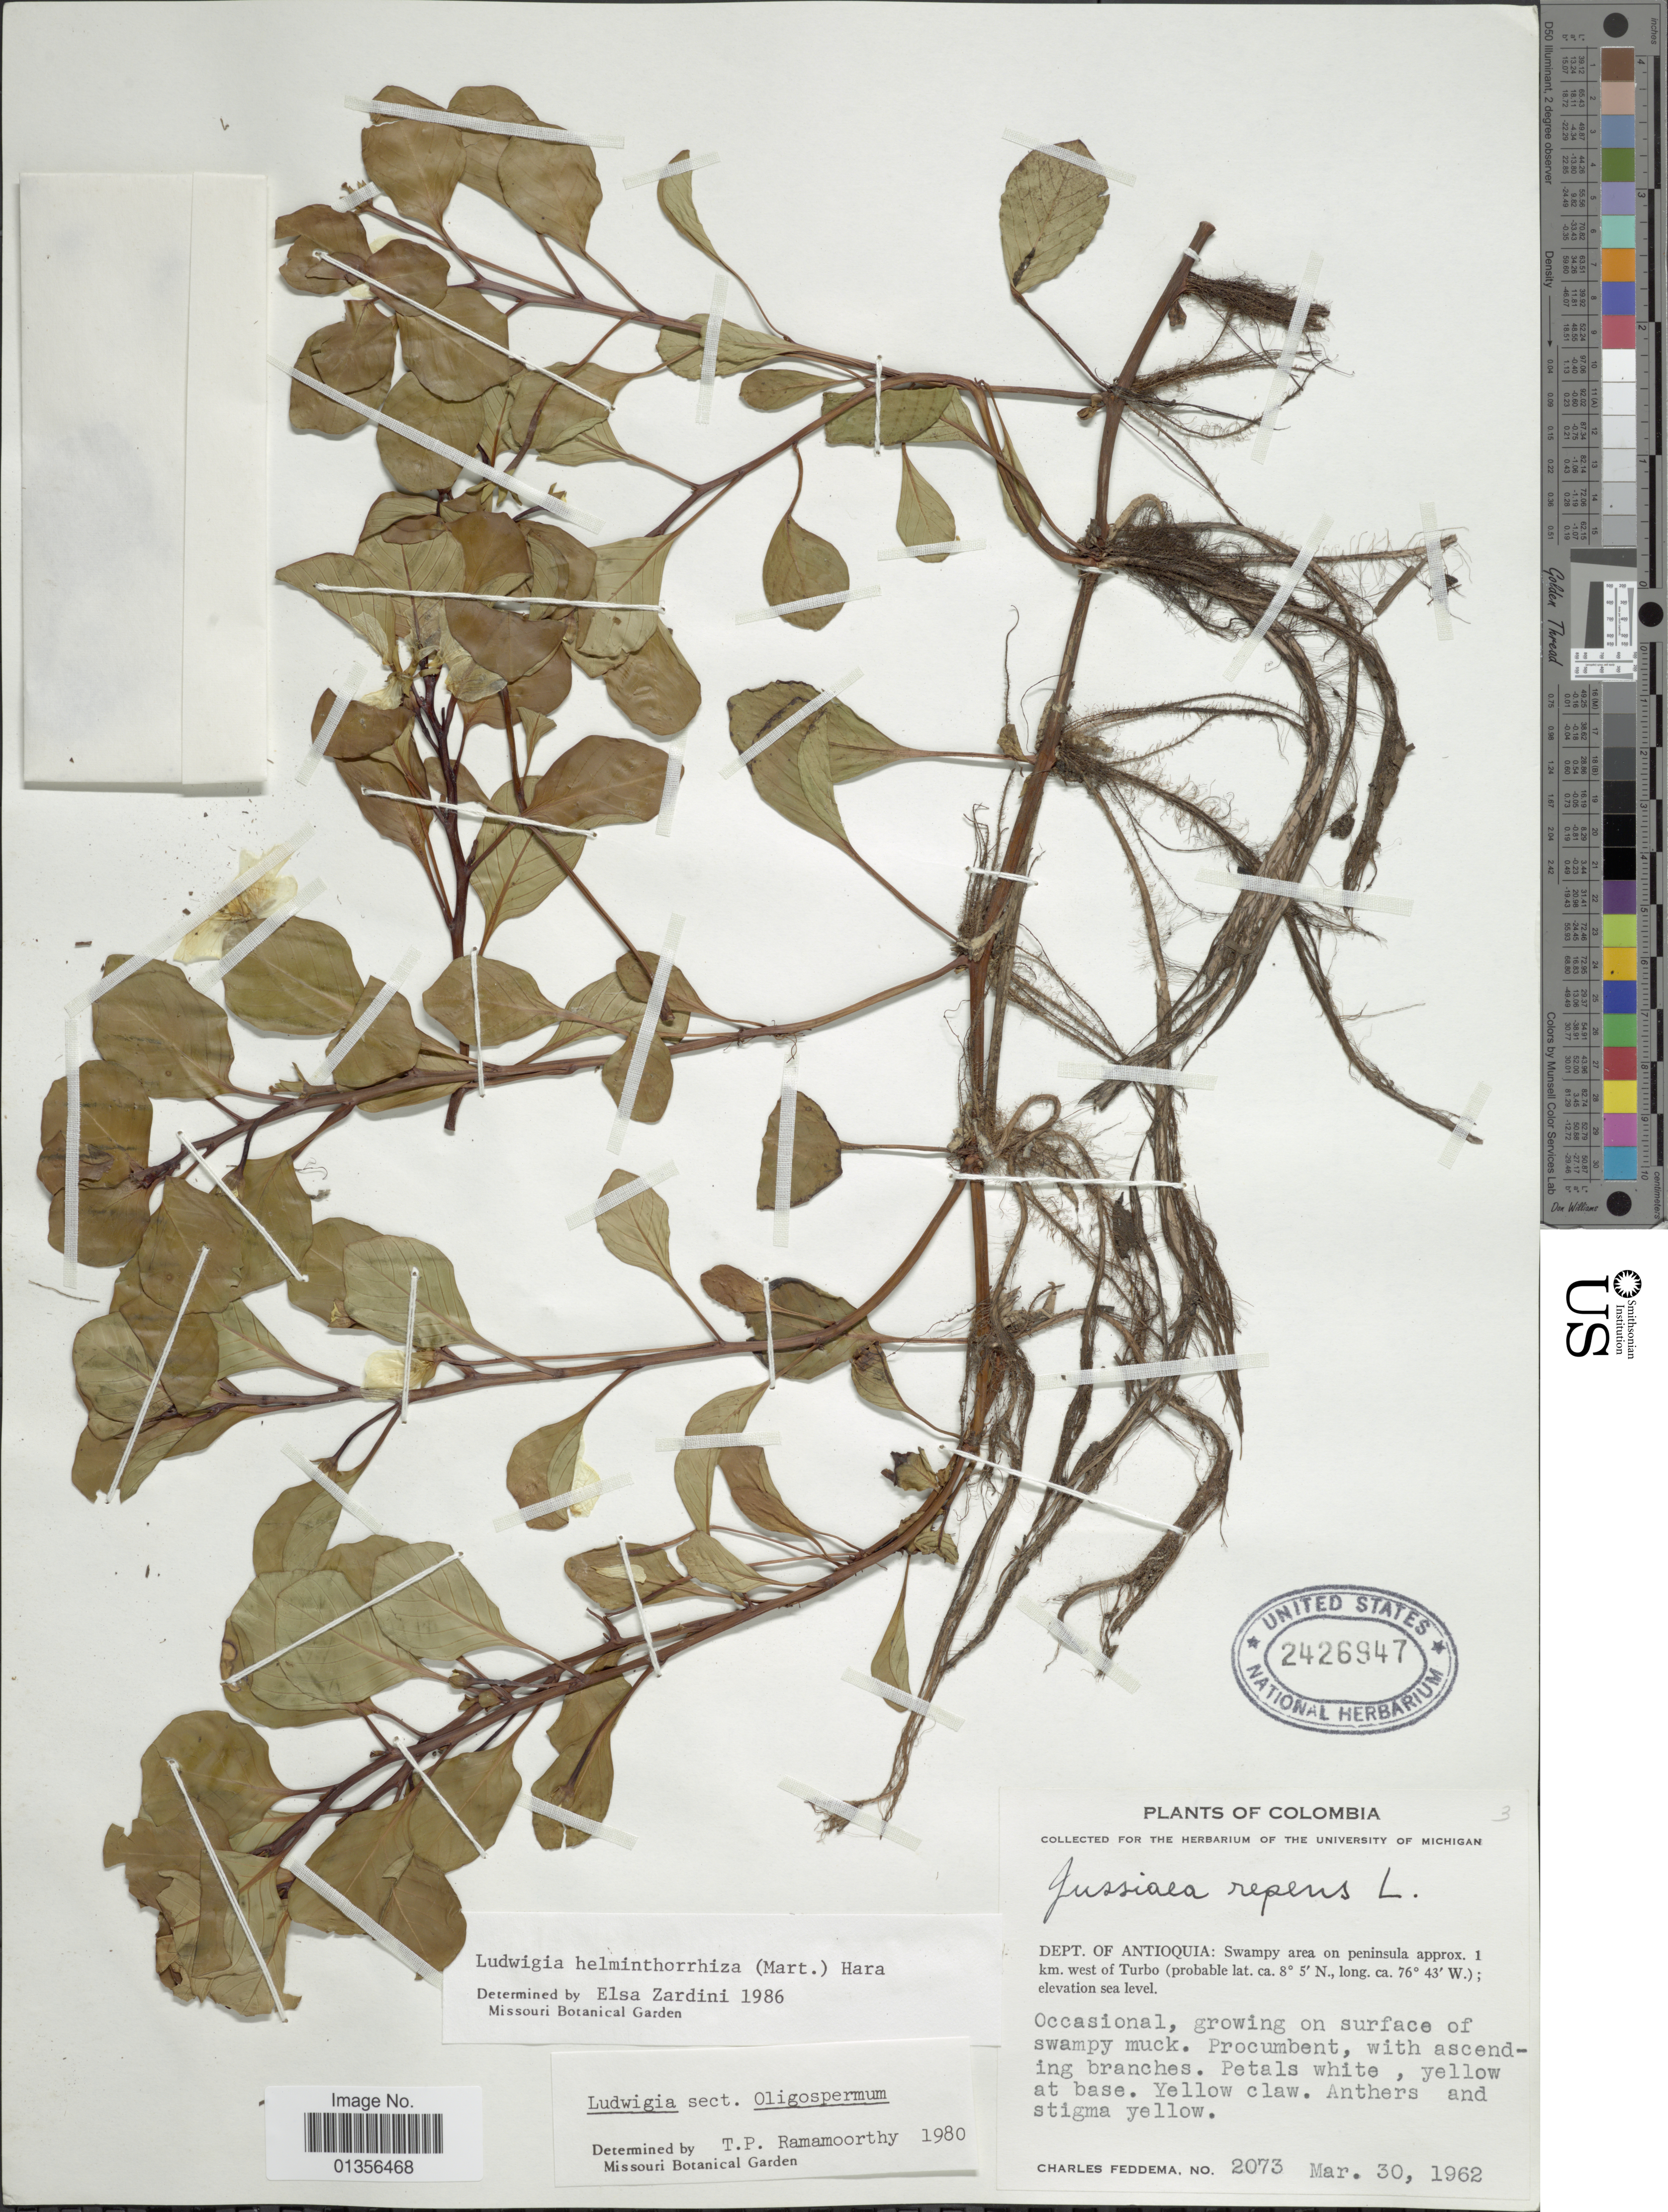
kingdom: Plantae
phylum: Tracheophyta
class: Magnoliopsida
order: Myrtales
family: Onagraceae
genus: Ludwigia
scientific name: Ludwigia helminthorrhiza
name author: (Mart.) H. Hara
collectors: C. Feddema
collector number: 2073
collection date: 1962-03-30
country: Colombia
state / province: Antioquia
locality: Swampy area on peninsula approx. 1 km. west of Turbo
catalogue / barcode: US 2426947